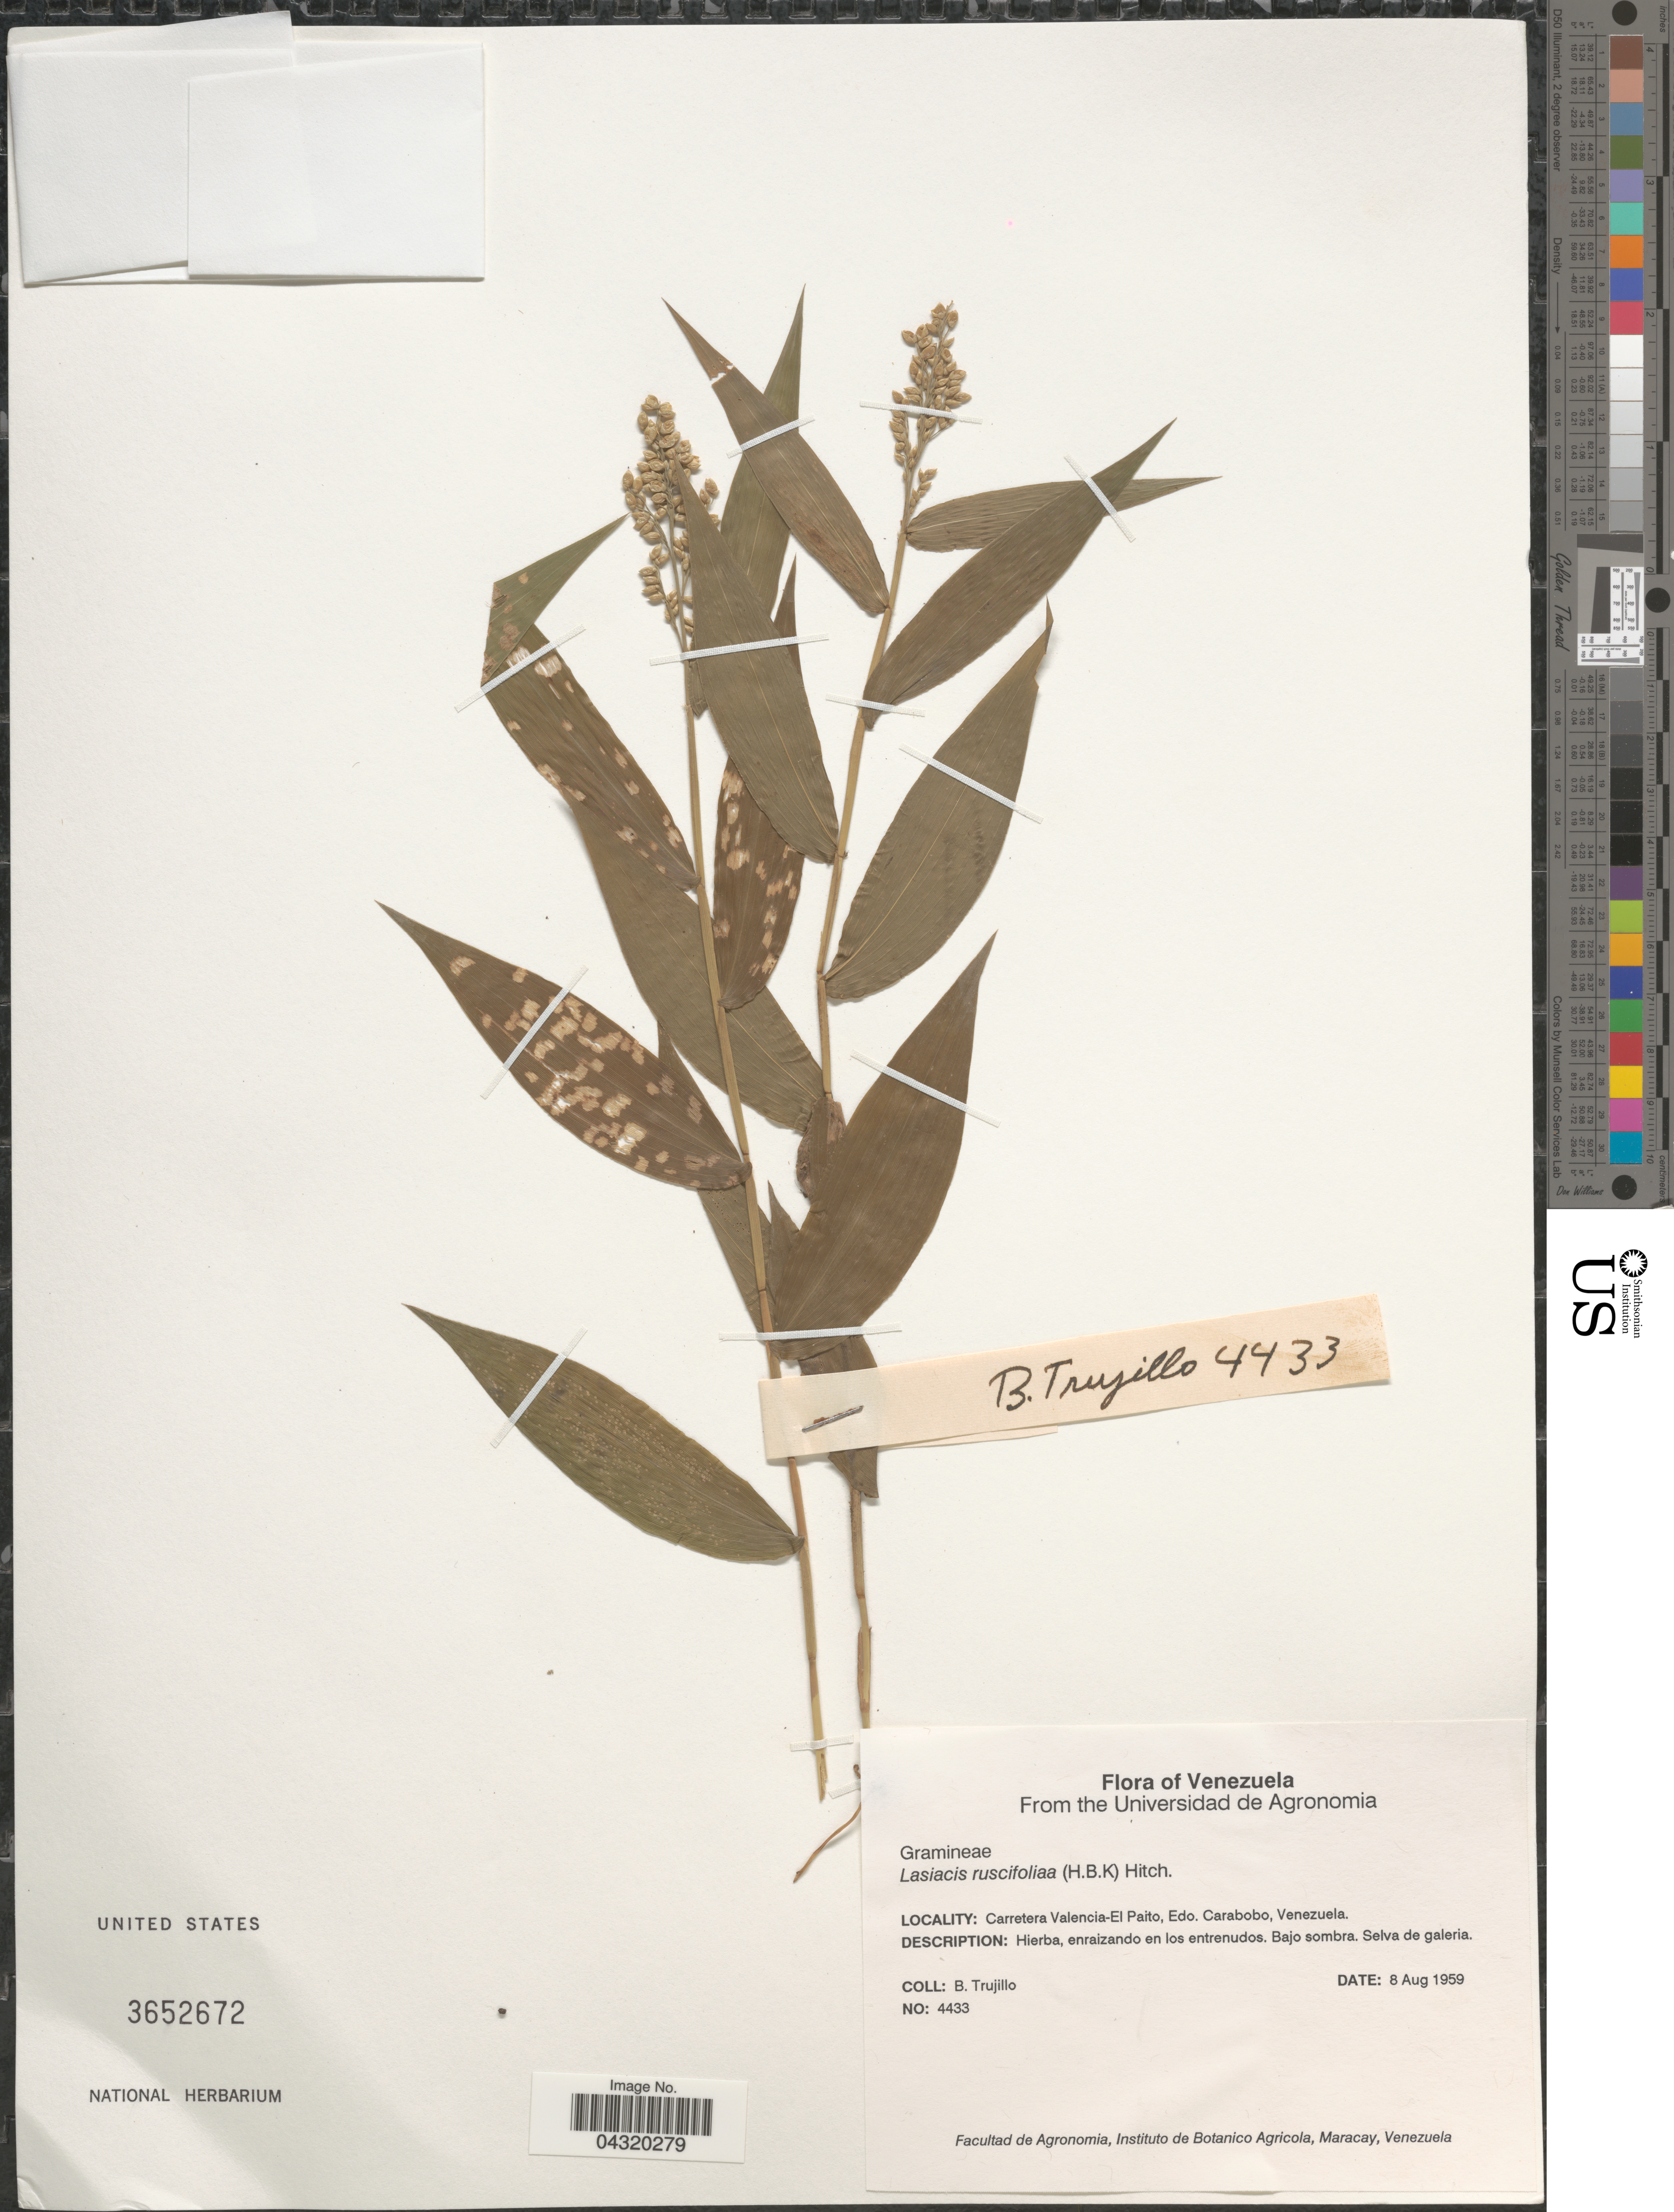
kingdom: Plantae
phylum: Tracheophyta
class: Liliopsida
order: Poales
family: Poaceae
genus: Lasiacis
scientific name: Lasiacis ruscifolia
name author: (Kunth) Hitchc.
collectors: B. Trujillo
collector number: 4433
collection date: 1959-08-08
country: Venezuela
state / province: Carabobo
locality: Carretera Valencia-El Paito.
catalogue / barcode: US 3652672